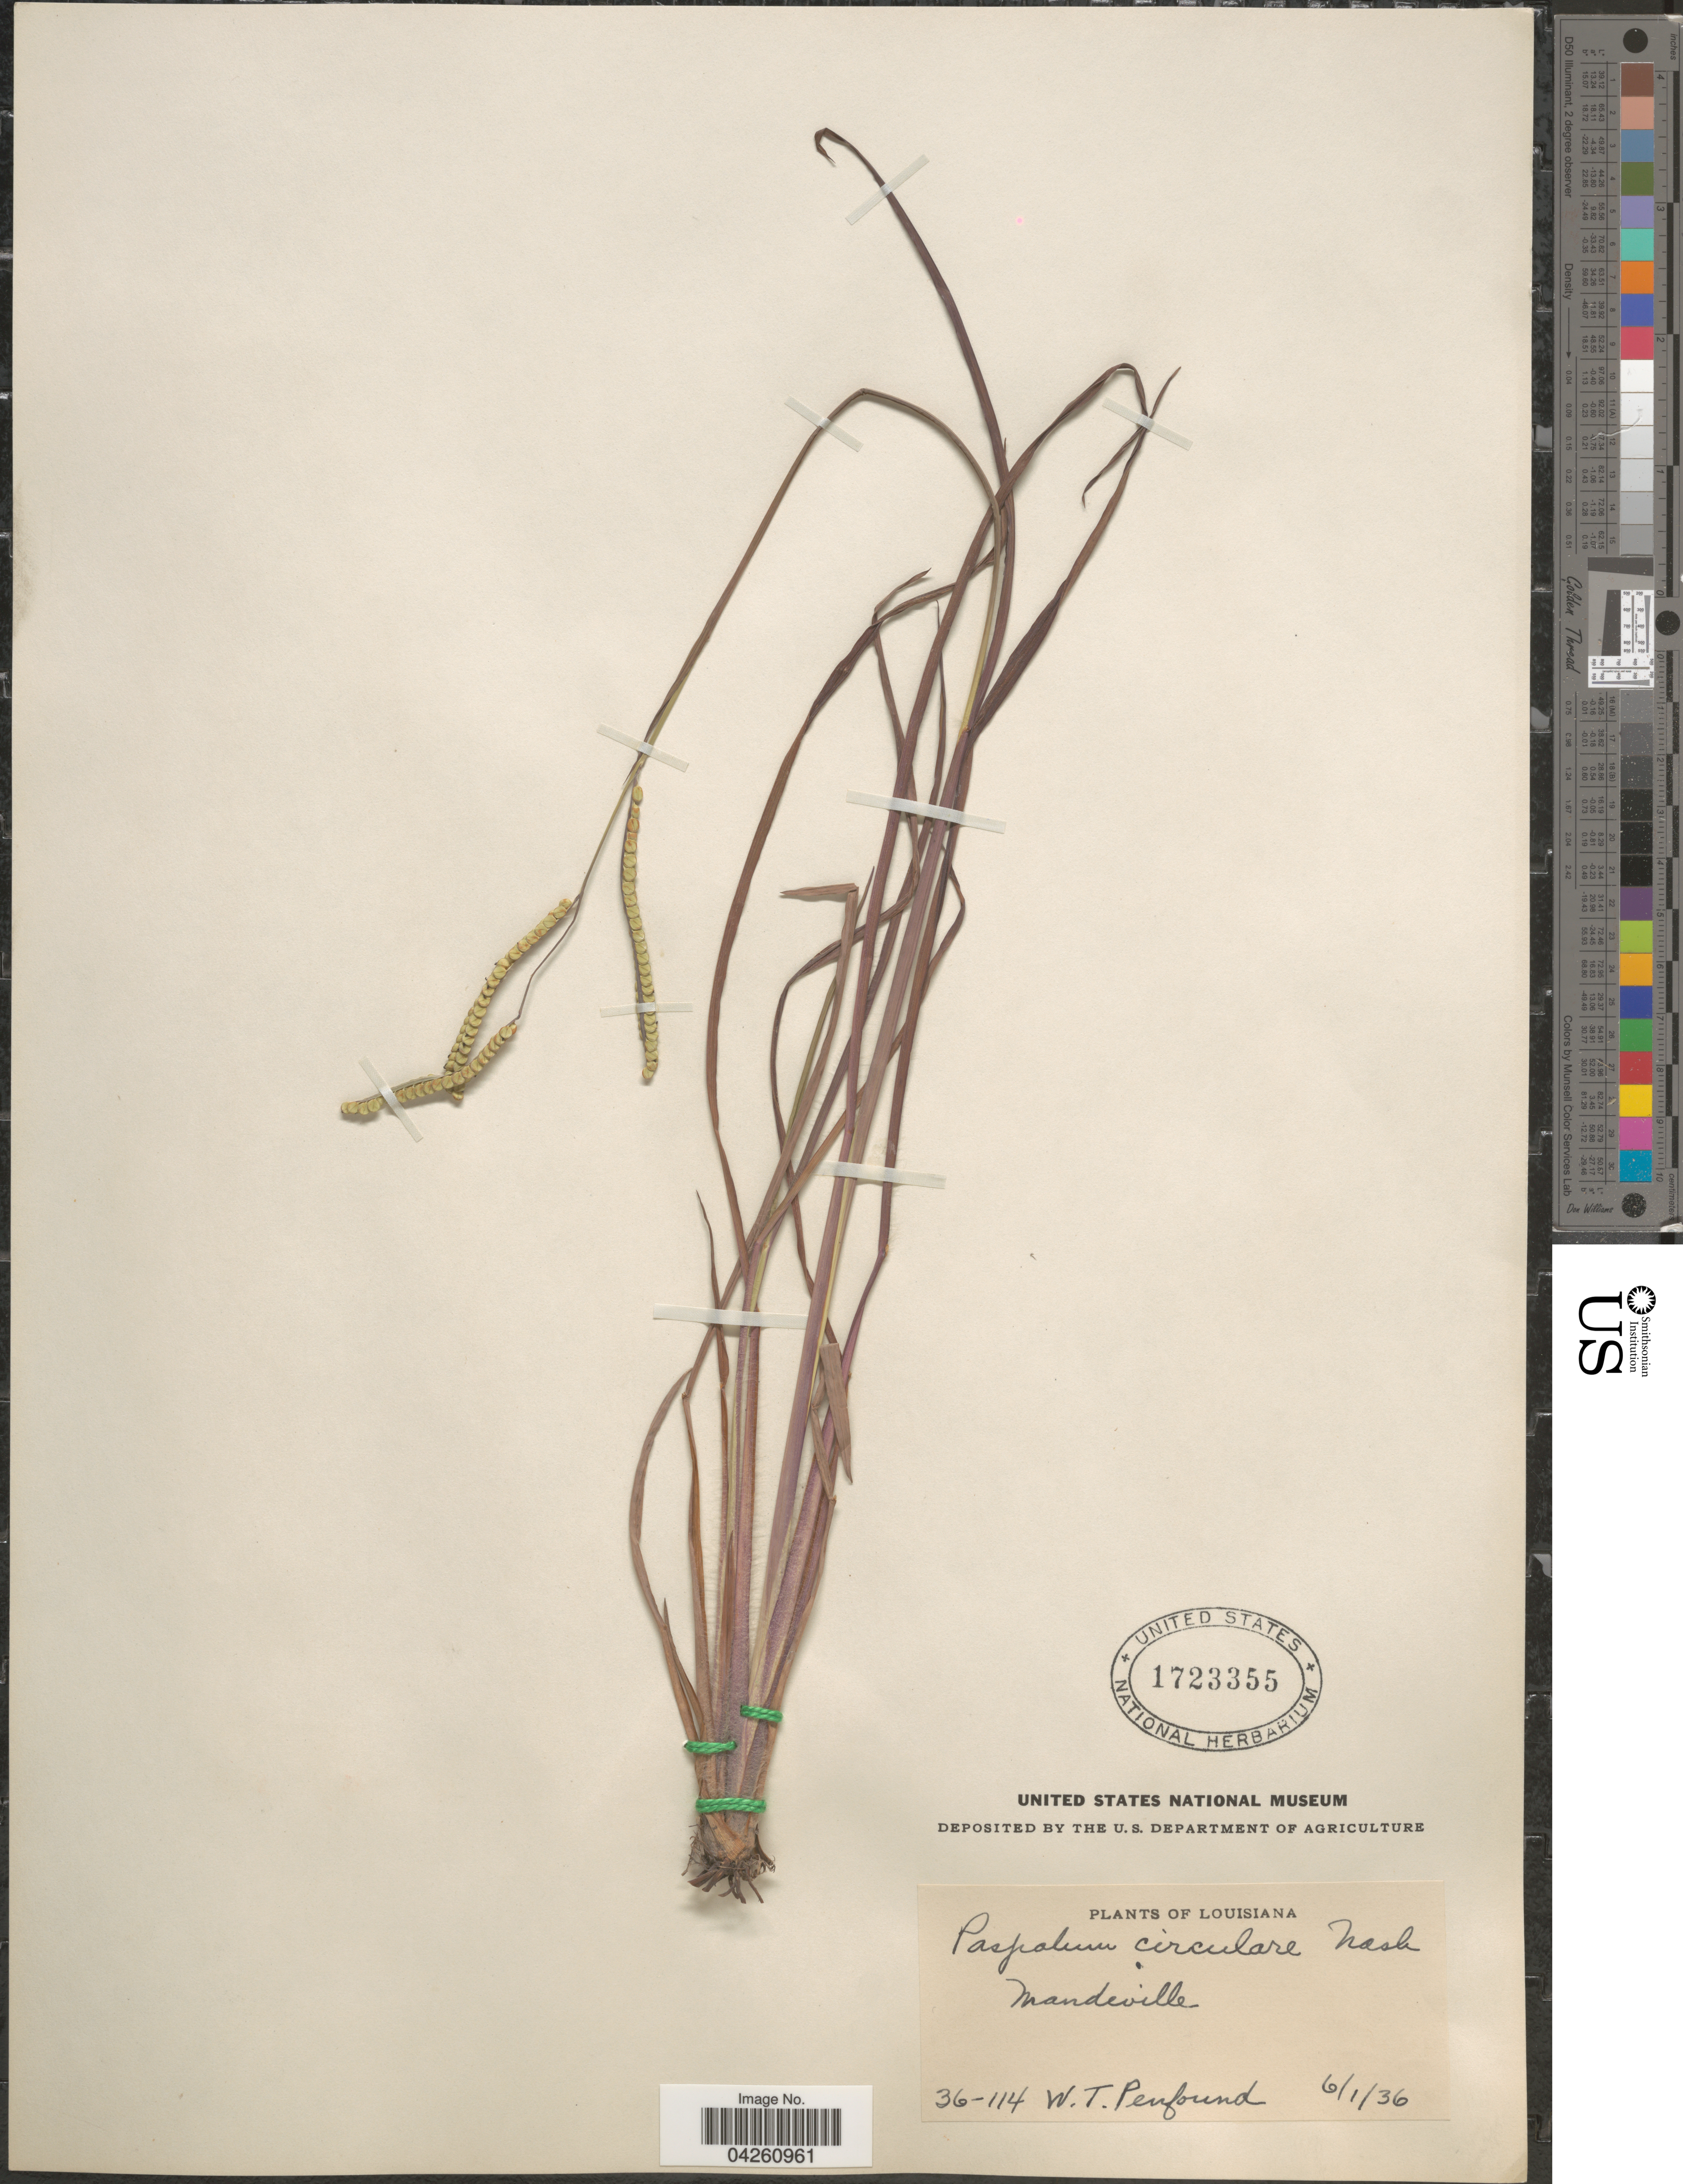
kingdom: Plantae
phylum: Tracheophyta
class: Liliopsida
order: Poales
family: Poaceae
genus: Paspalum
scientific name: Paspalum circulare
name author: Nash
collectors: W. Penfound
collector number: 36-114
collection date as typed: Transcribed d/m/y: 1/6/36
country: United States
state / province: Louisiana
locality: Mandeville.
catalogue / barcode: US 1723355